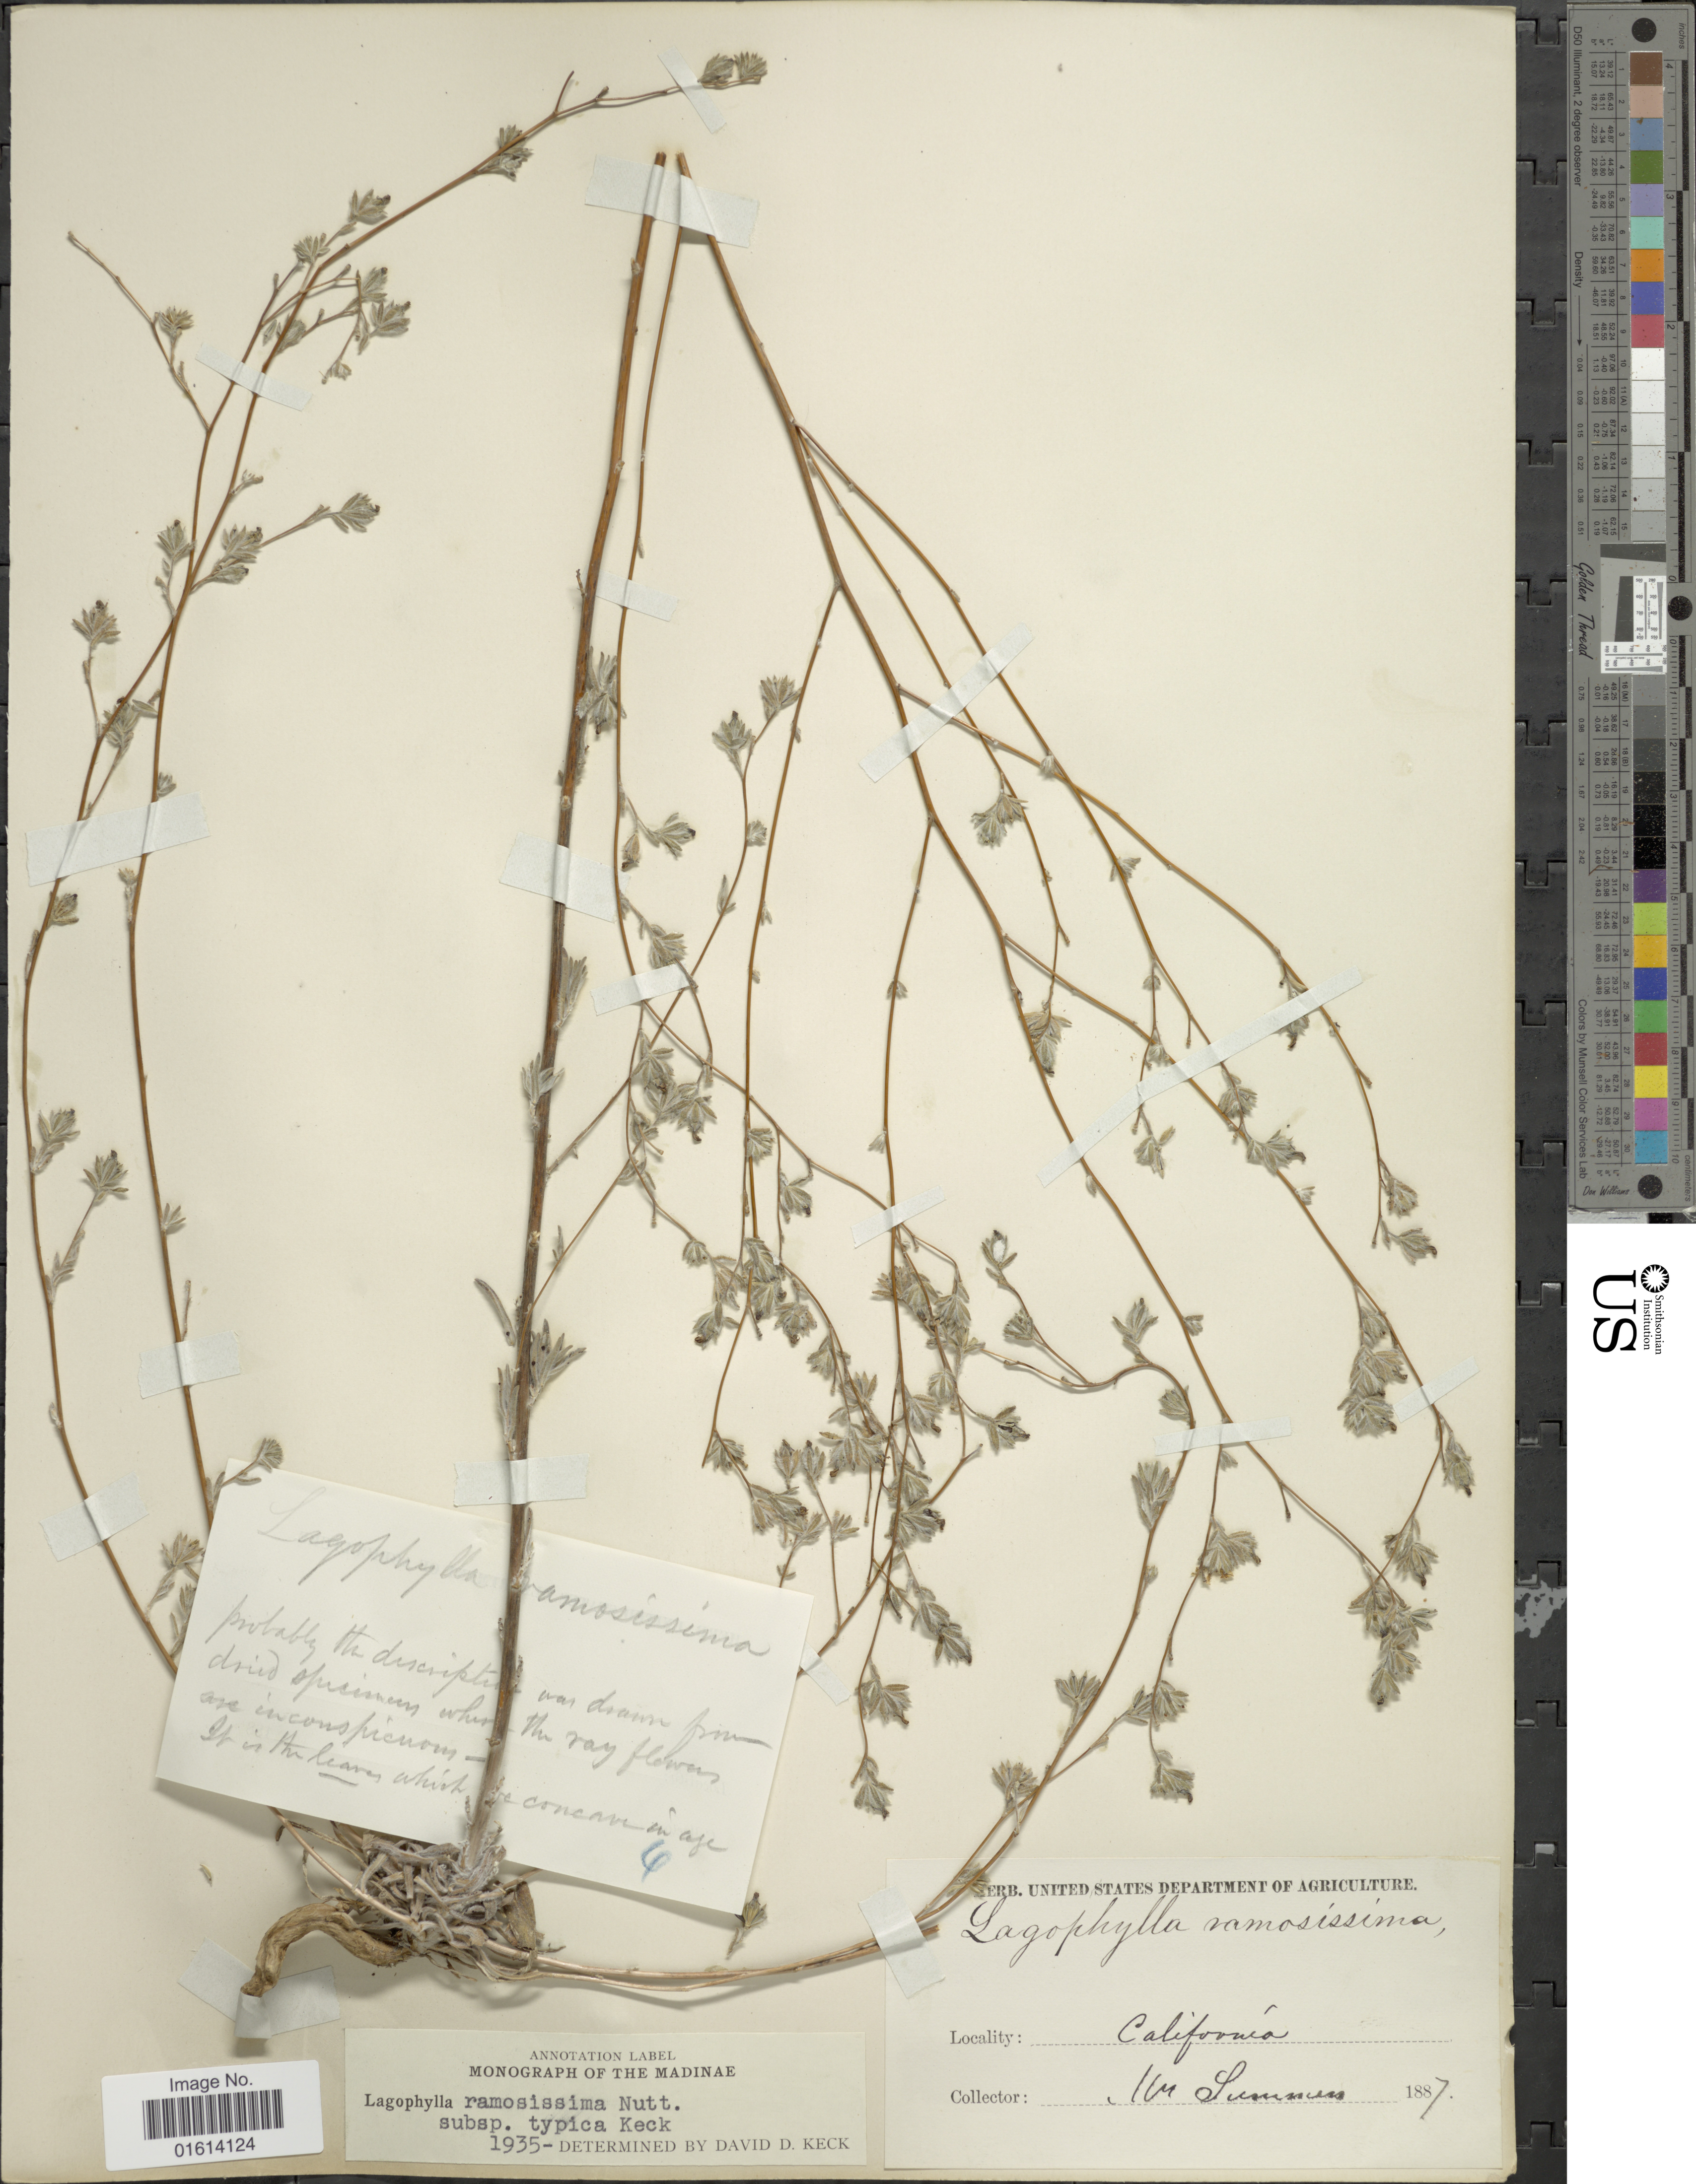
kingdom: Plantae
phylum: Tracheophyta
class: Magnoliopsida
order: Asterales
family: Asteraceae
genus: Lagophylla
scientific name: Lagophylla ramosissima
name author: Nutt.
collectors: R. Summers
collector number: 4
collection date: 1887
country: United States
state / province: California